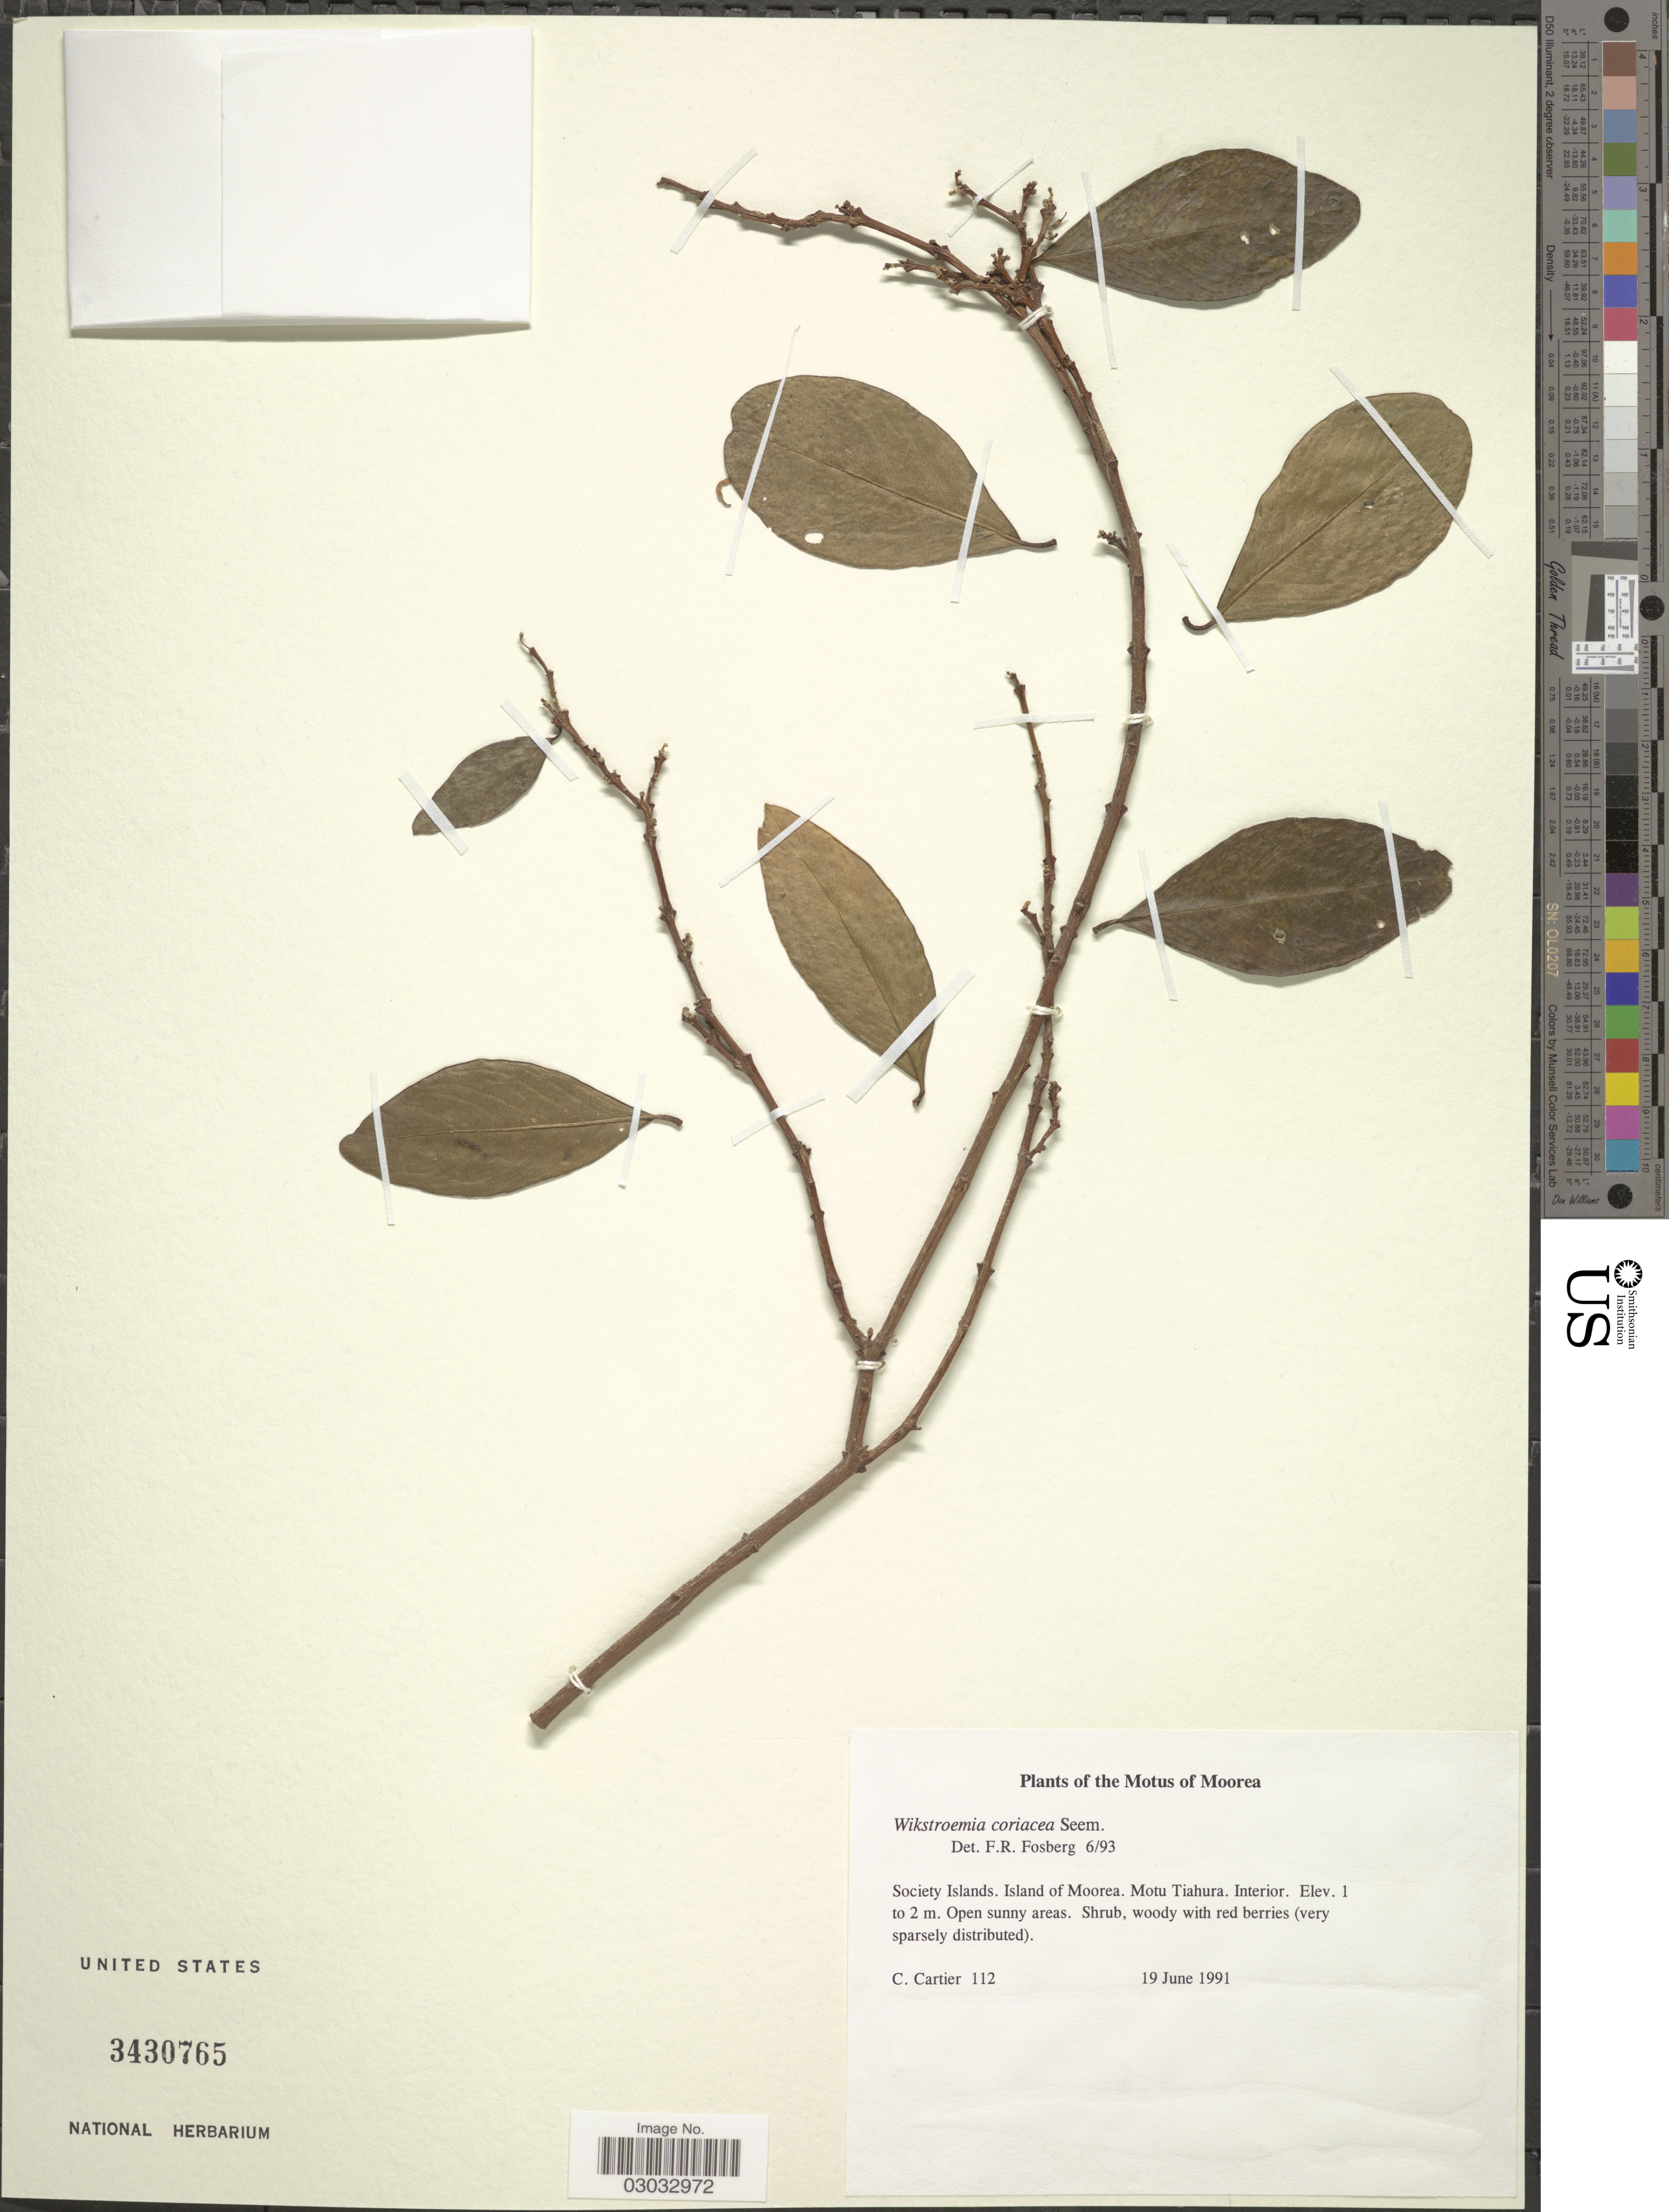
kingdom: Plantae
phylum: Tracheophyta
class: Magnoliopsida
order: Malvales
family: Thymelaeaceae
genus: Wikstroemia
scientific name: Wikstroemia coriacea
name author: Seem.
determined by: Fosberg, F. R.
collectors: C. Cartier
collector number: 112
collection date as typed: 19 Jun 1991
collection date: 1991-06-19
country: French Polynesia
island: Moorea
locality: Interior, Tiahura [Society Is.]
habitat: Open sunny areas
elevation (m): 1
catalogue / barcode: US 3430765